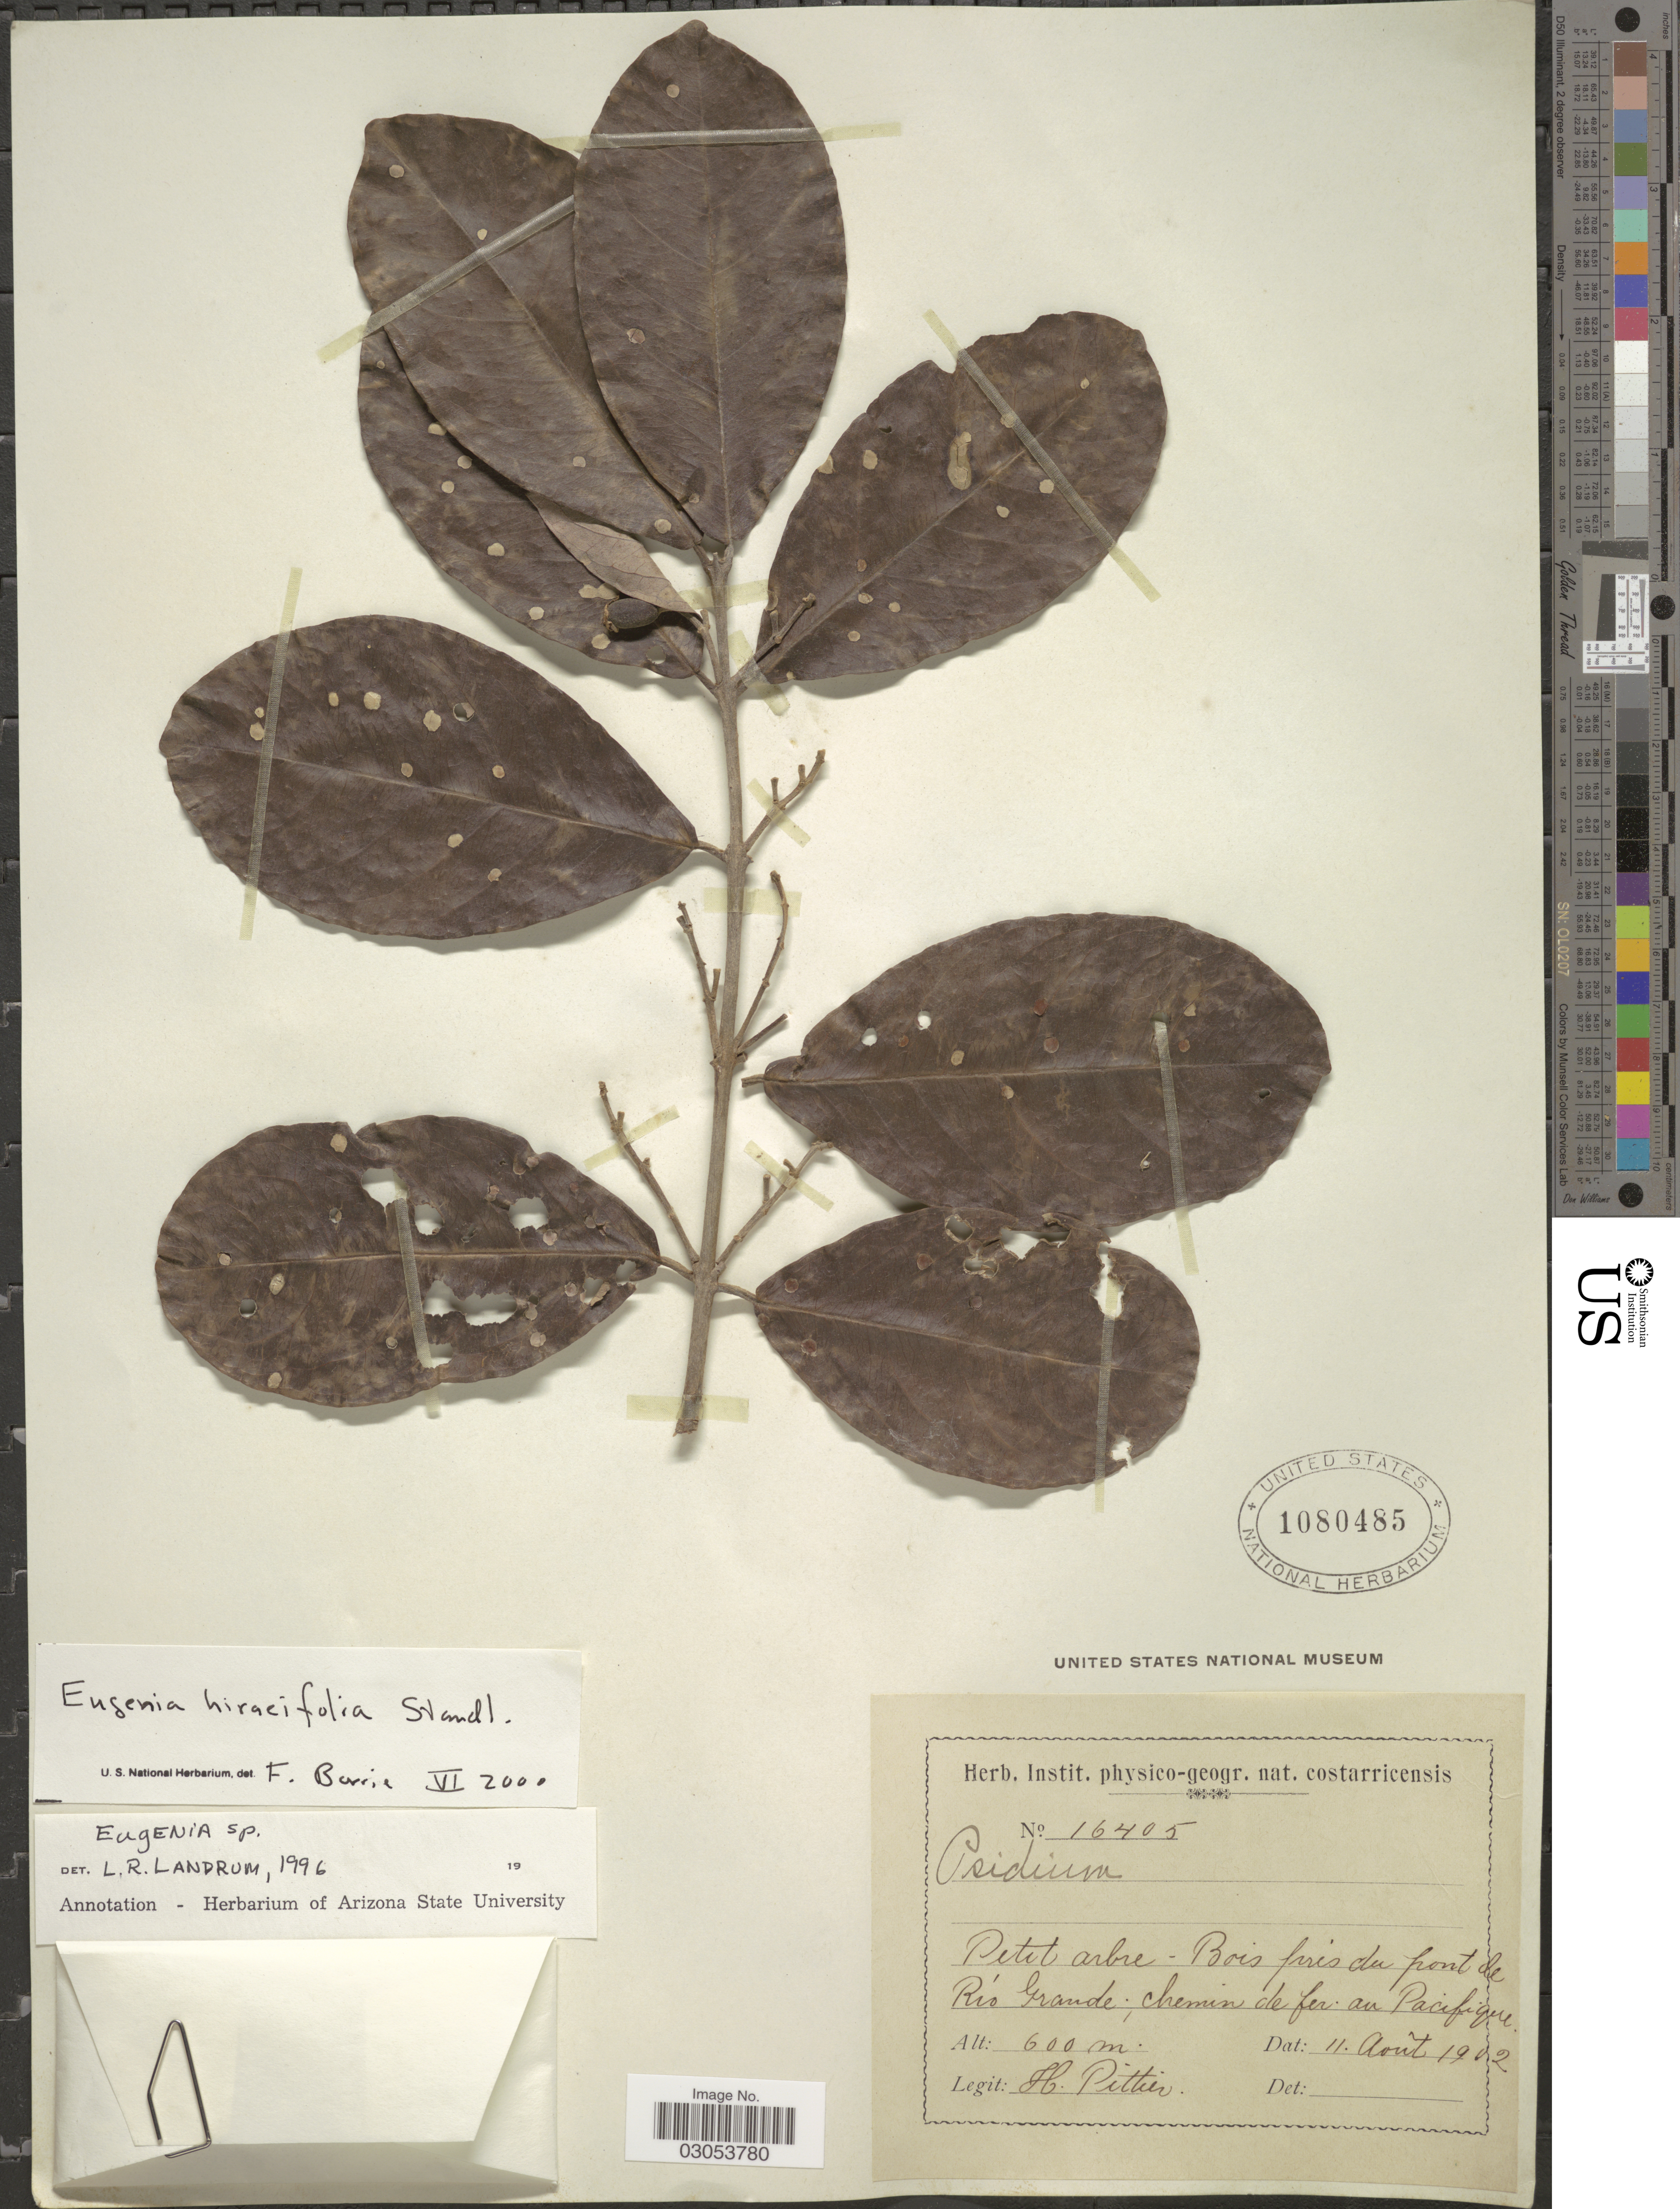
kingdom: Plantae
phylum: Tracheophyta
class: Magnoliopsida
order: Myrtales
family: Myrtaceae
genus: Eugenia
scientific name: Eugenia hiraeifolia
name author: Standl.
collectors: H. F. Pittier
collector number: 16405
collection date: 1902-08-11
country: Costa Rica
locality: Bois prés du pont de Río Grande; chemin du fer au Pacifique.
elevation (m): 600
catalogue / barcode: US 1080482